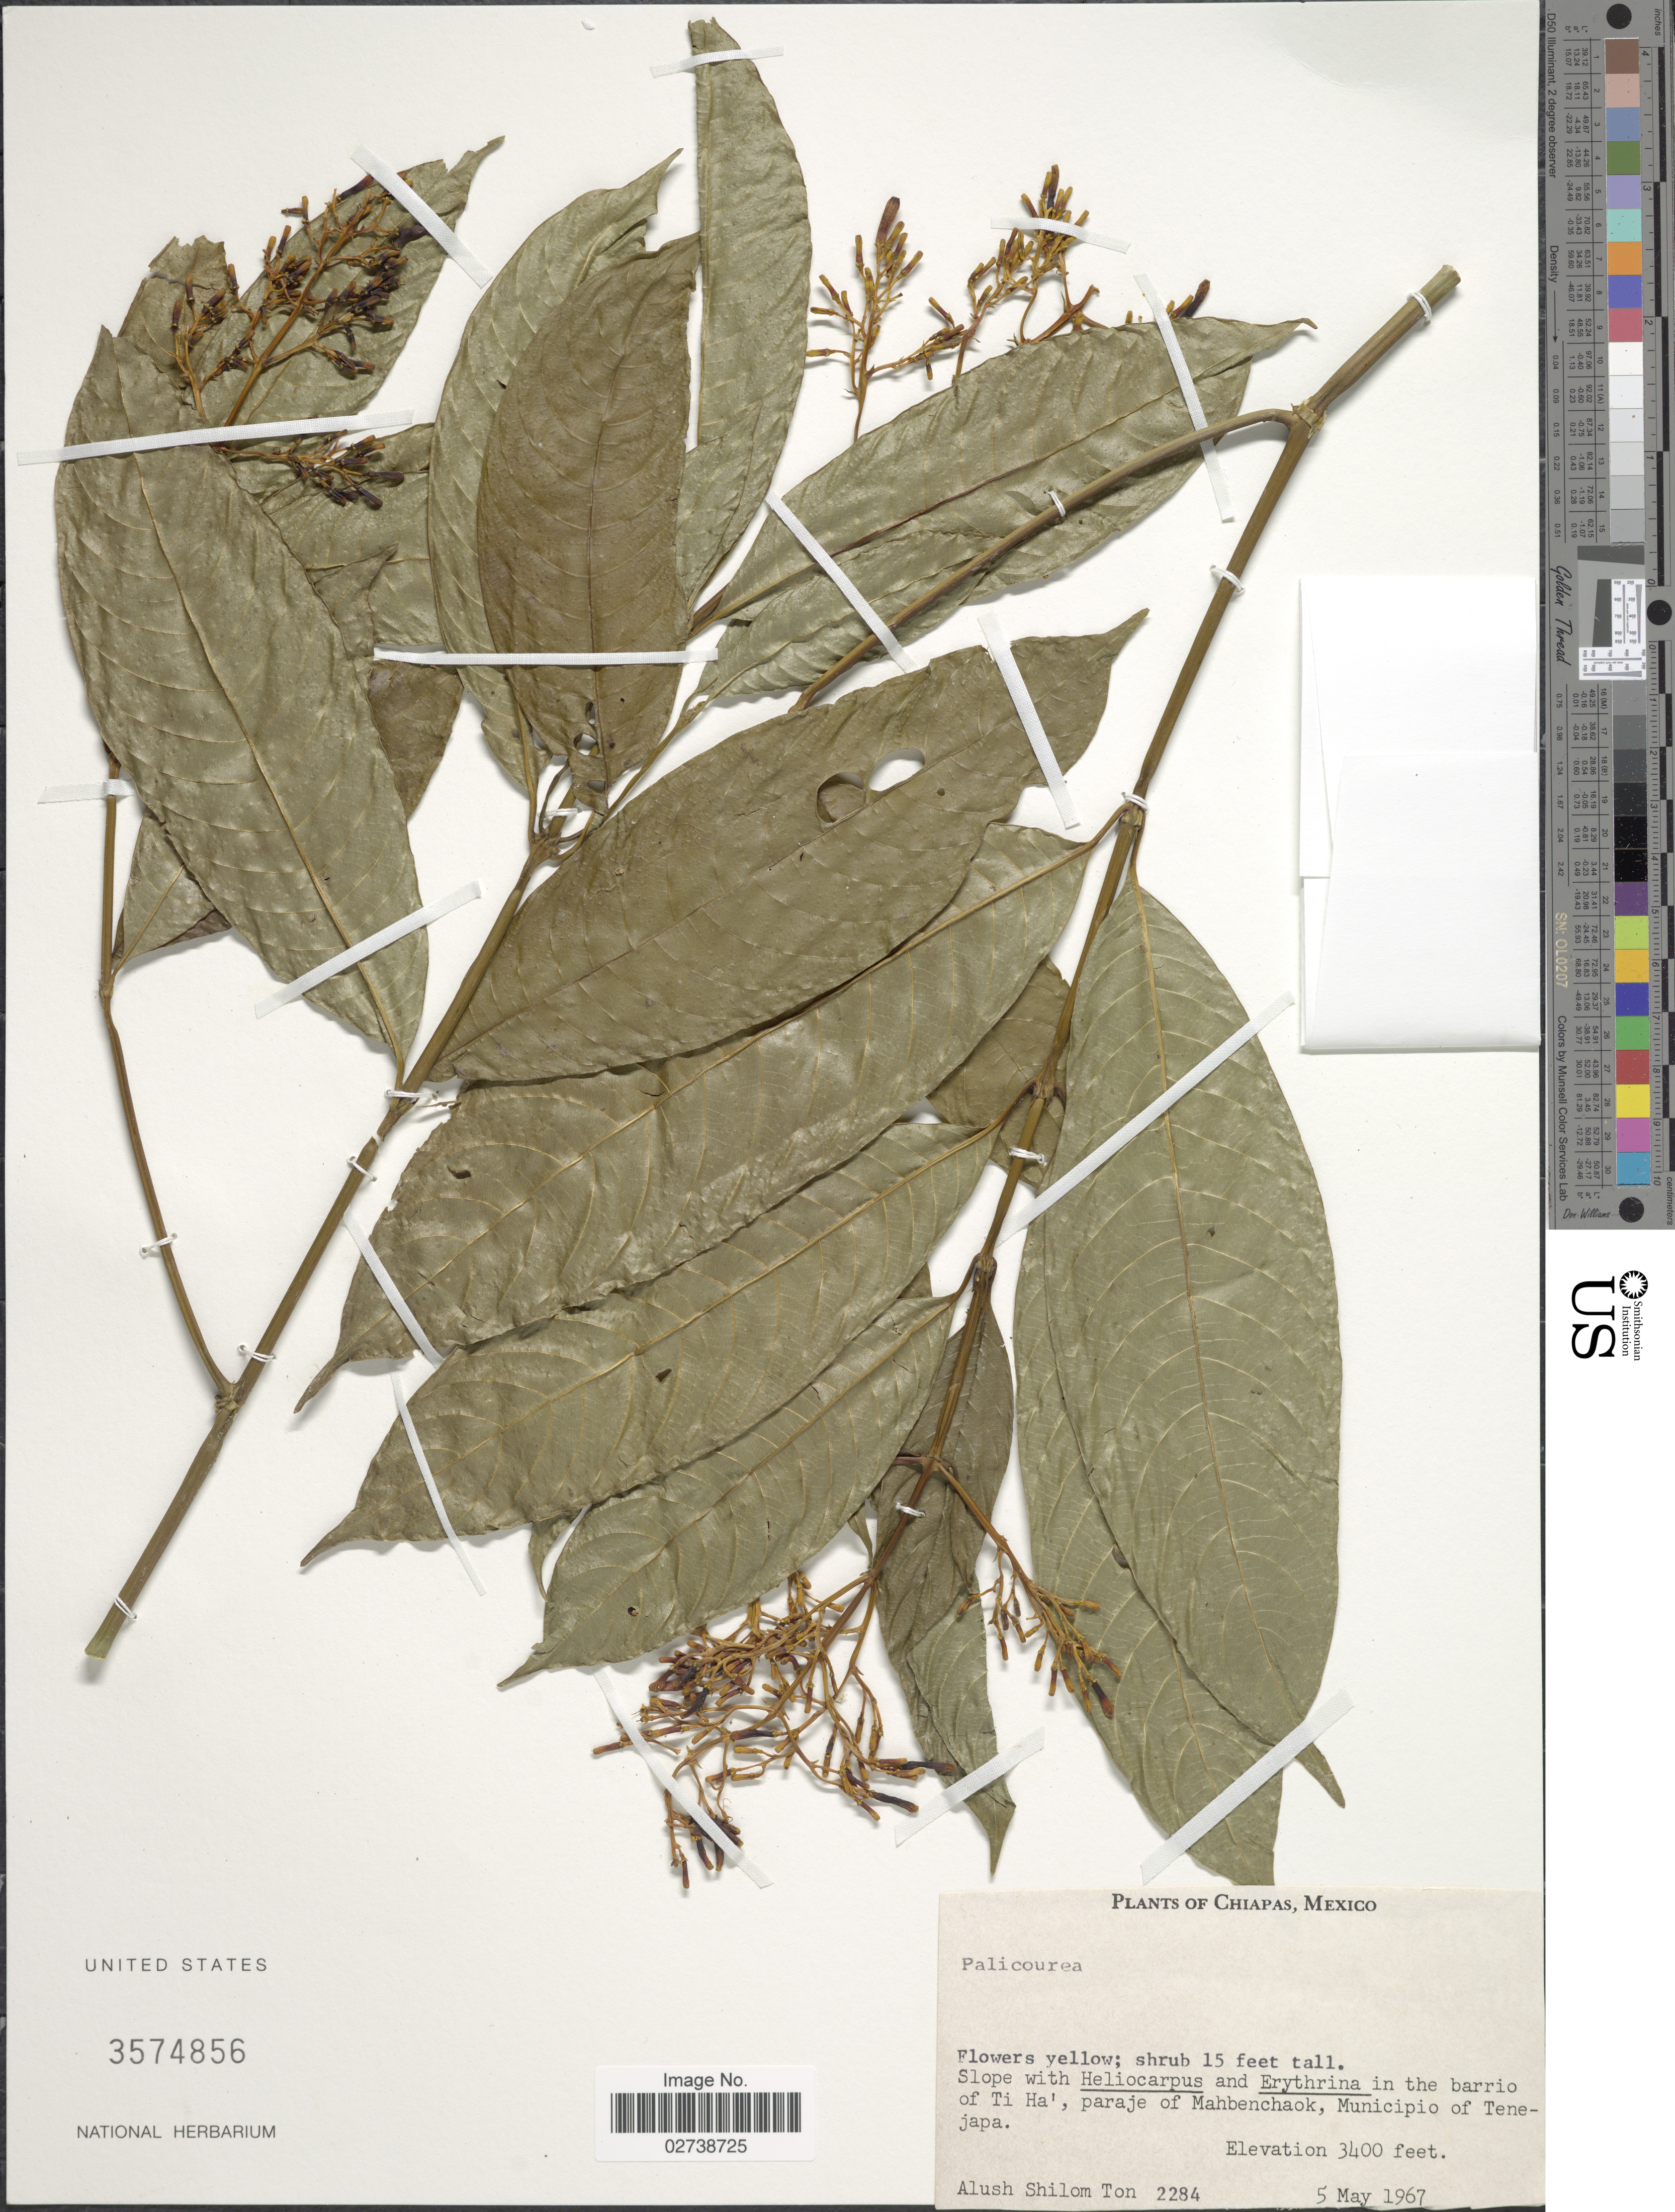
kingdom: Plantae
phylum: Tracheophyta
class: Magnoliopsida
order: Gentianales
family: Rubiaceae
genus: Palicourea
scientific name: Palicourea sp.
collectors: A. M. Ton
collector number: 2284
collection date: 1967-05-05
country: Mexico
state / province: Chiapas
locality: Slope in the barrio of Ti Ha', paraje of Mahbenchaok, Municipio of Tenejapa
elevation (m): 1036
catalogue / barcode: US 3574856